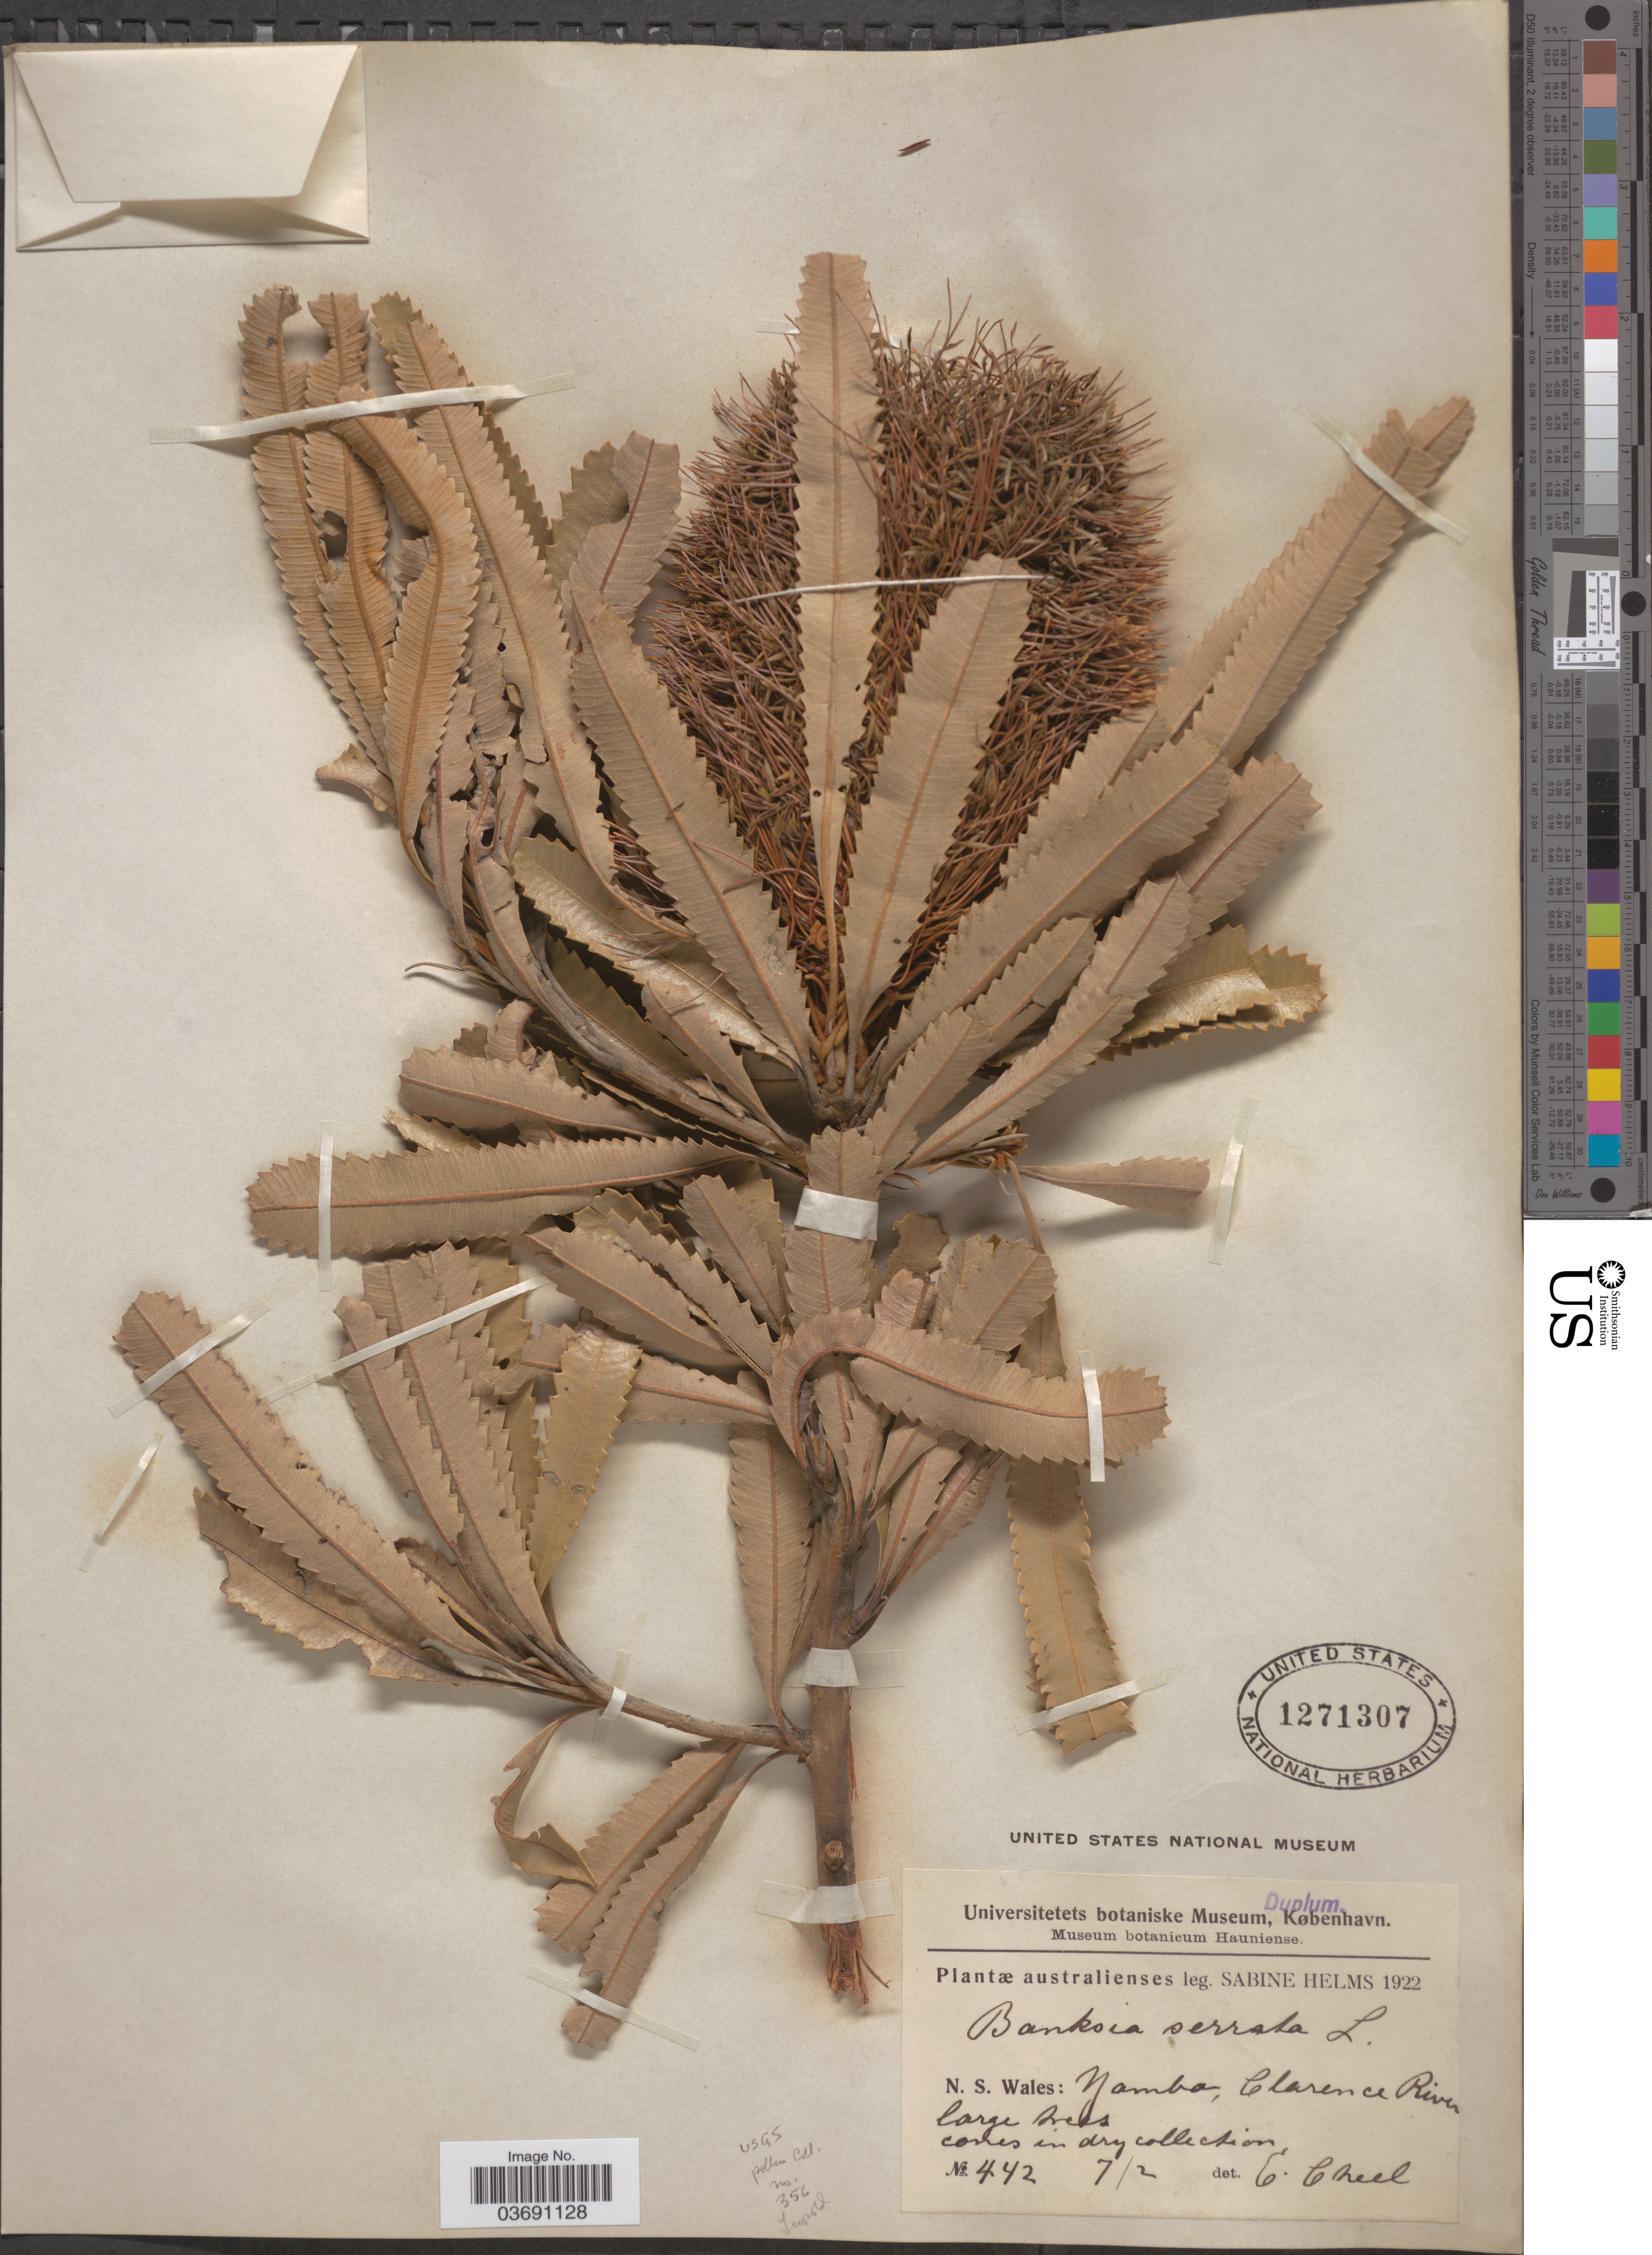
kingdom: Plantae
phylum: Tracheophyta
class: Magnoliopsida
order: Proteales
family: Proteaceae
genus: Banksia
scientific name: Banksia serrata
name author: L. f.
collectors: S. Helms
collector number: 442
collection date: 1922-02-07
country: Australia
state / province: New South Wales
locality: Yamba, Clarence River.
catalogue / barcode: US 1271307